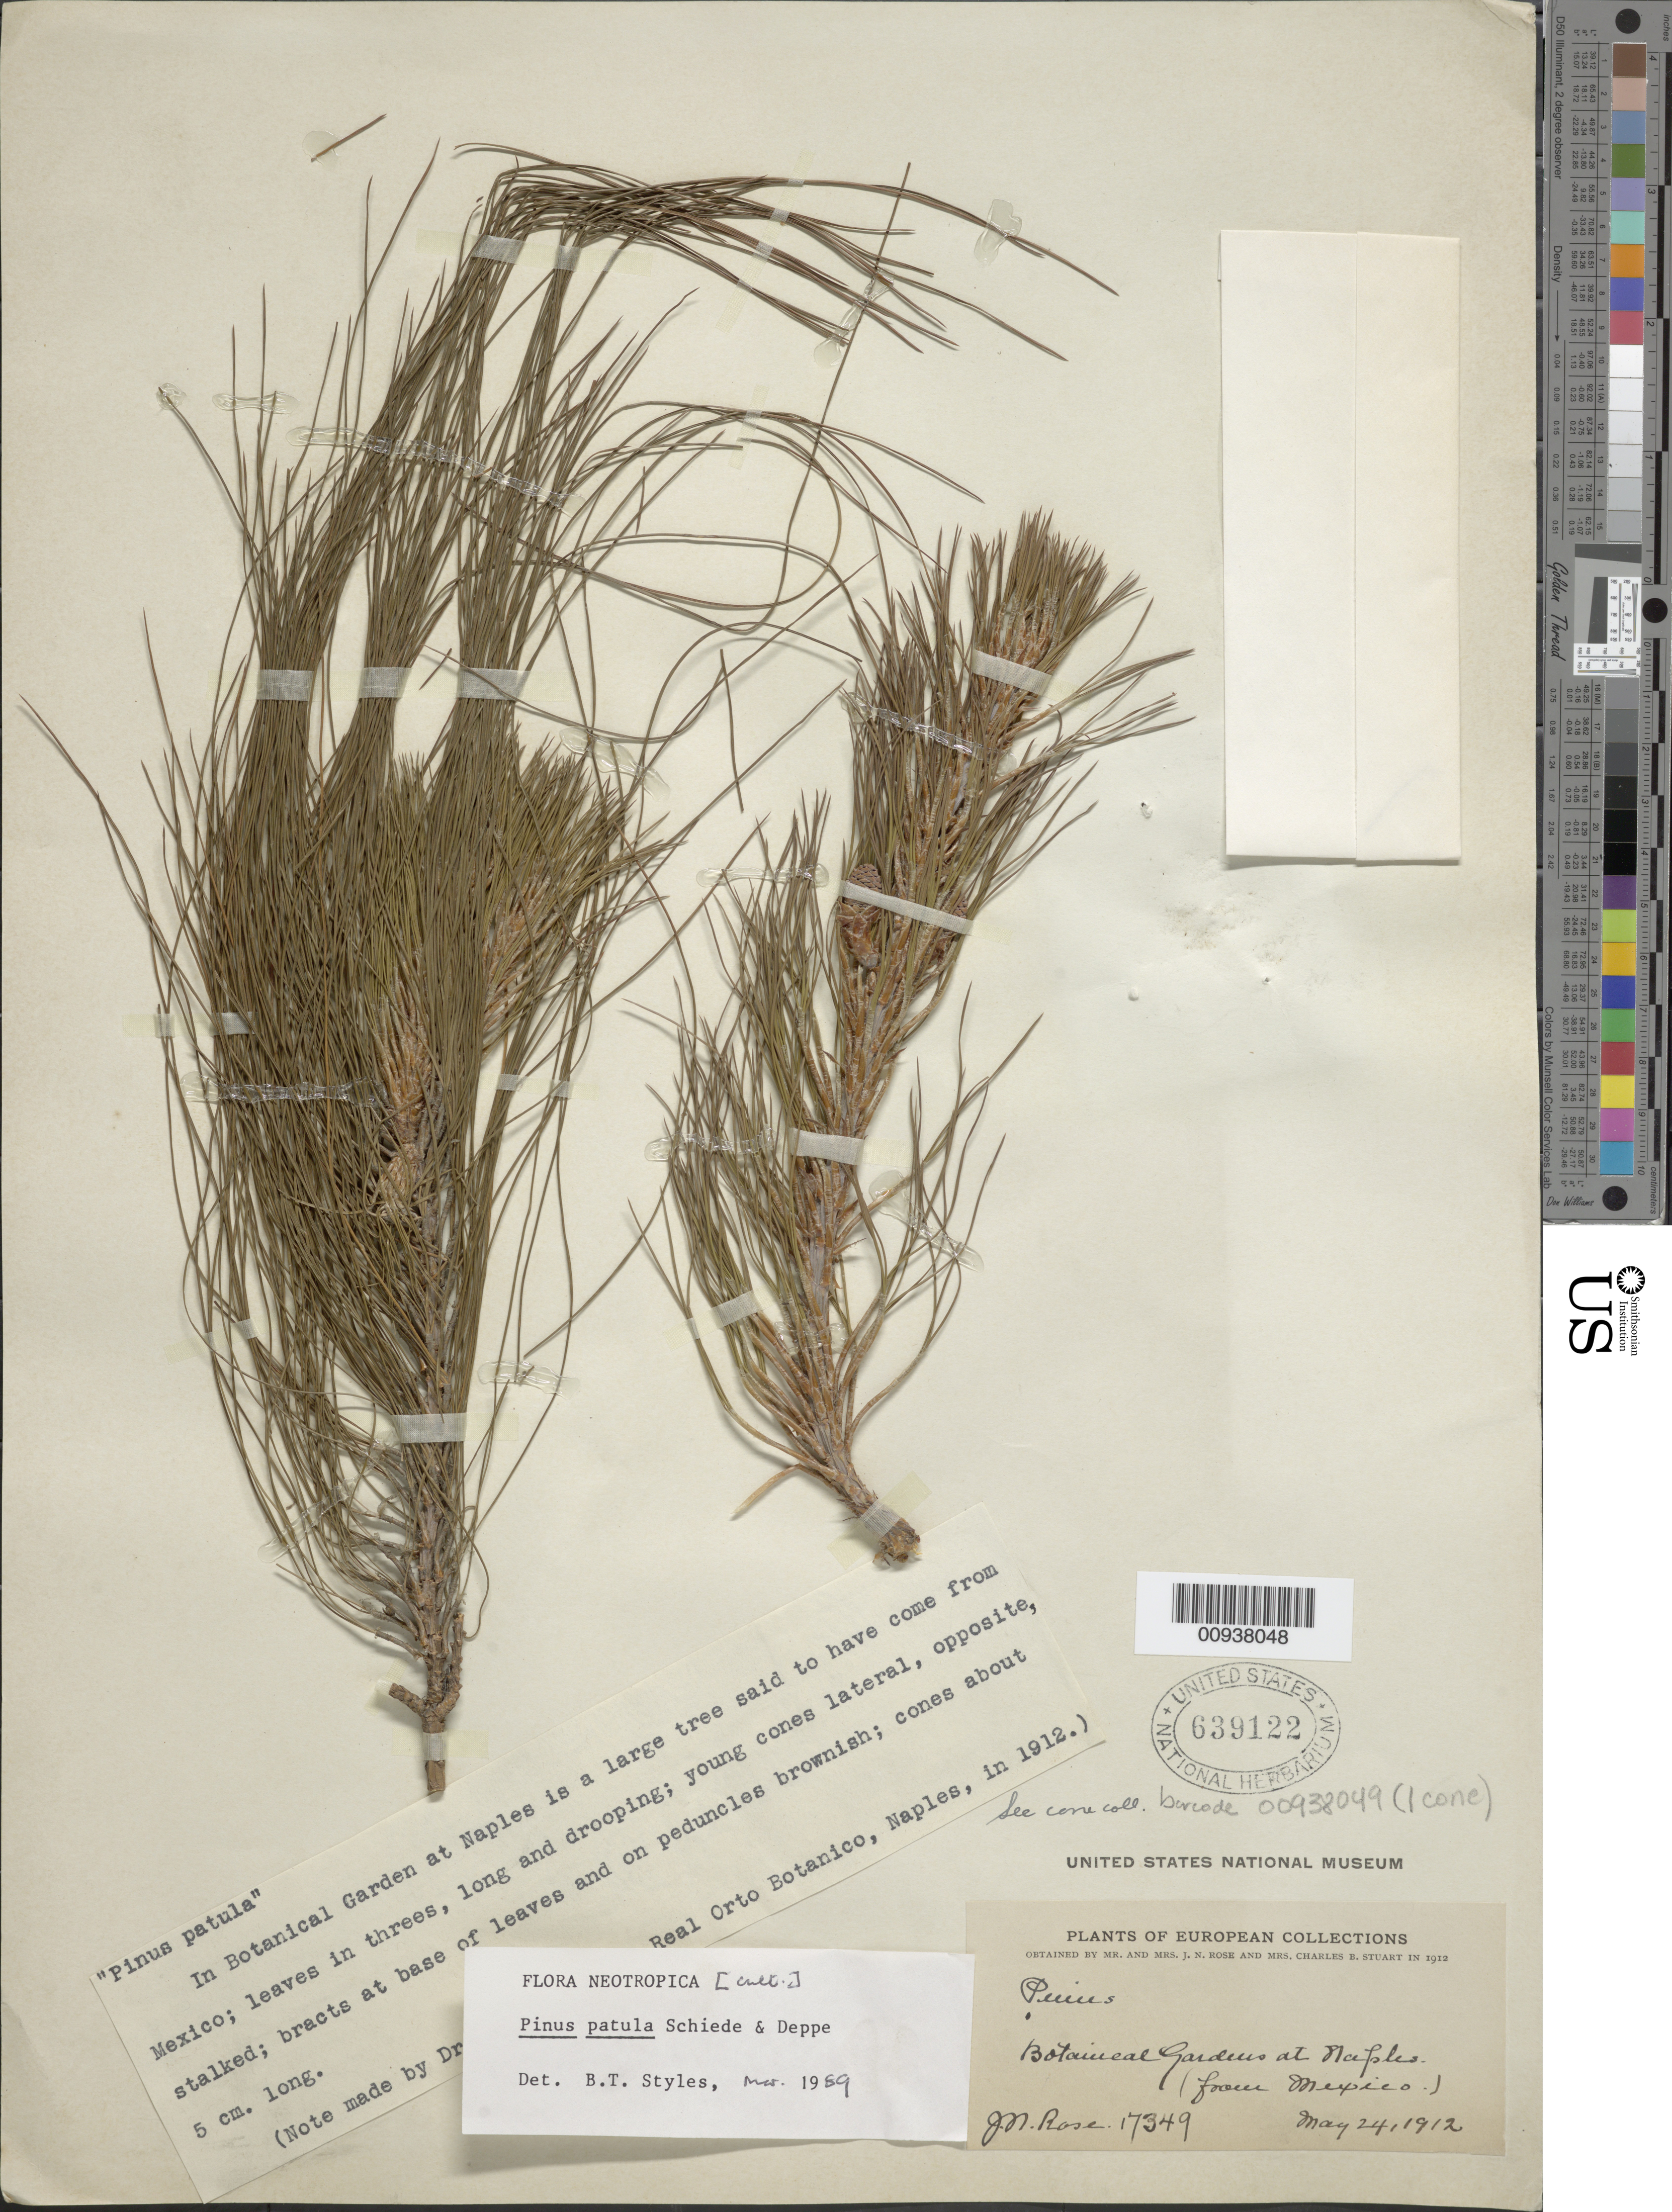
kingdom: Plantae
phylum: Tracheophyta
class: Pinopsida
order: Pinales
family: Pinaceae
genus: Pinus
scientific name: Pinus patula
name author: Schltdl. & Cham.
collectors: J. N. Rose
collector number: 17349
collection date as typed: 24 May 1912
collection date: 1912-05-24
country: Mexico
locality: From unknown locality in Mexico (In Botanical Garden at Naples).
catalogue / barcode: US 639122